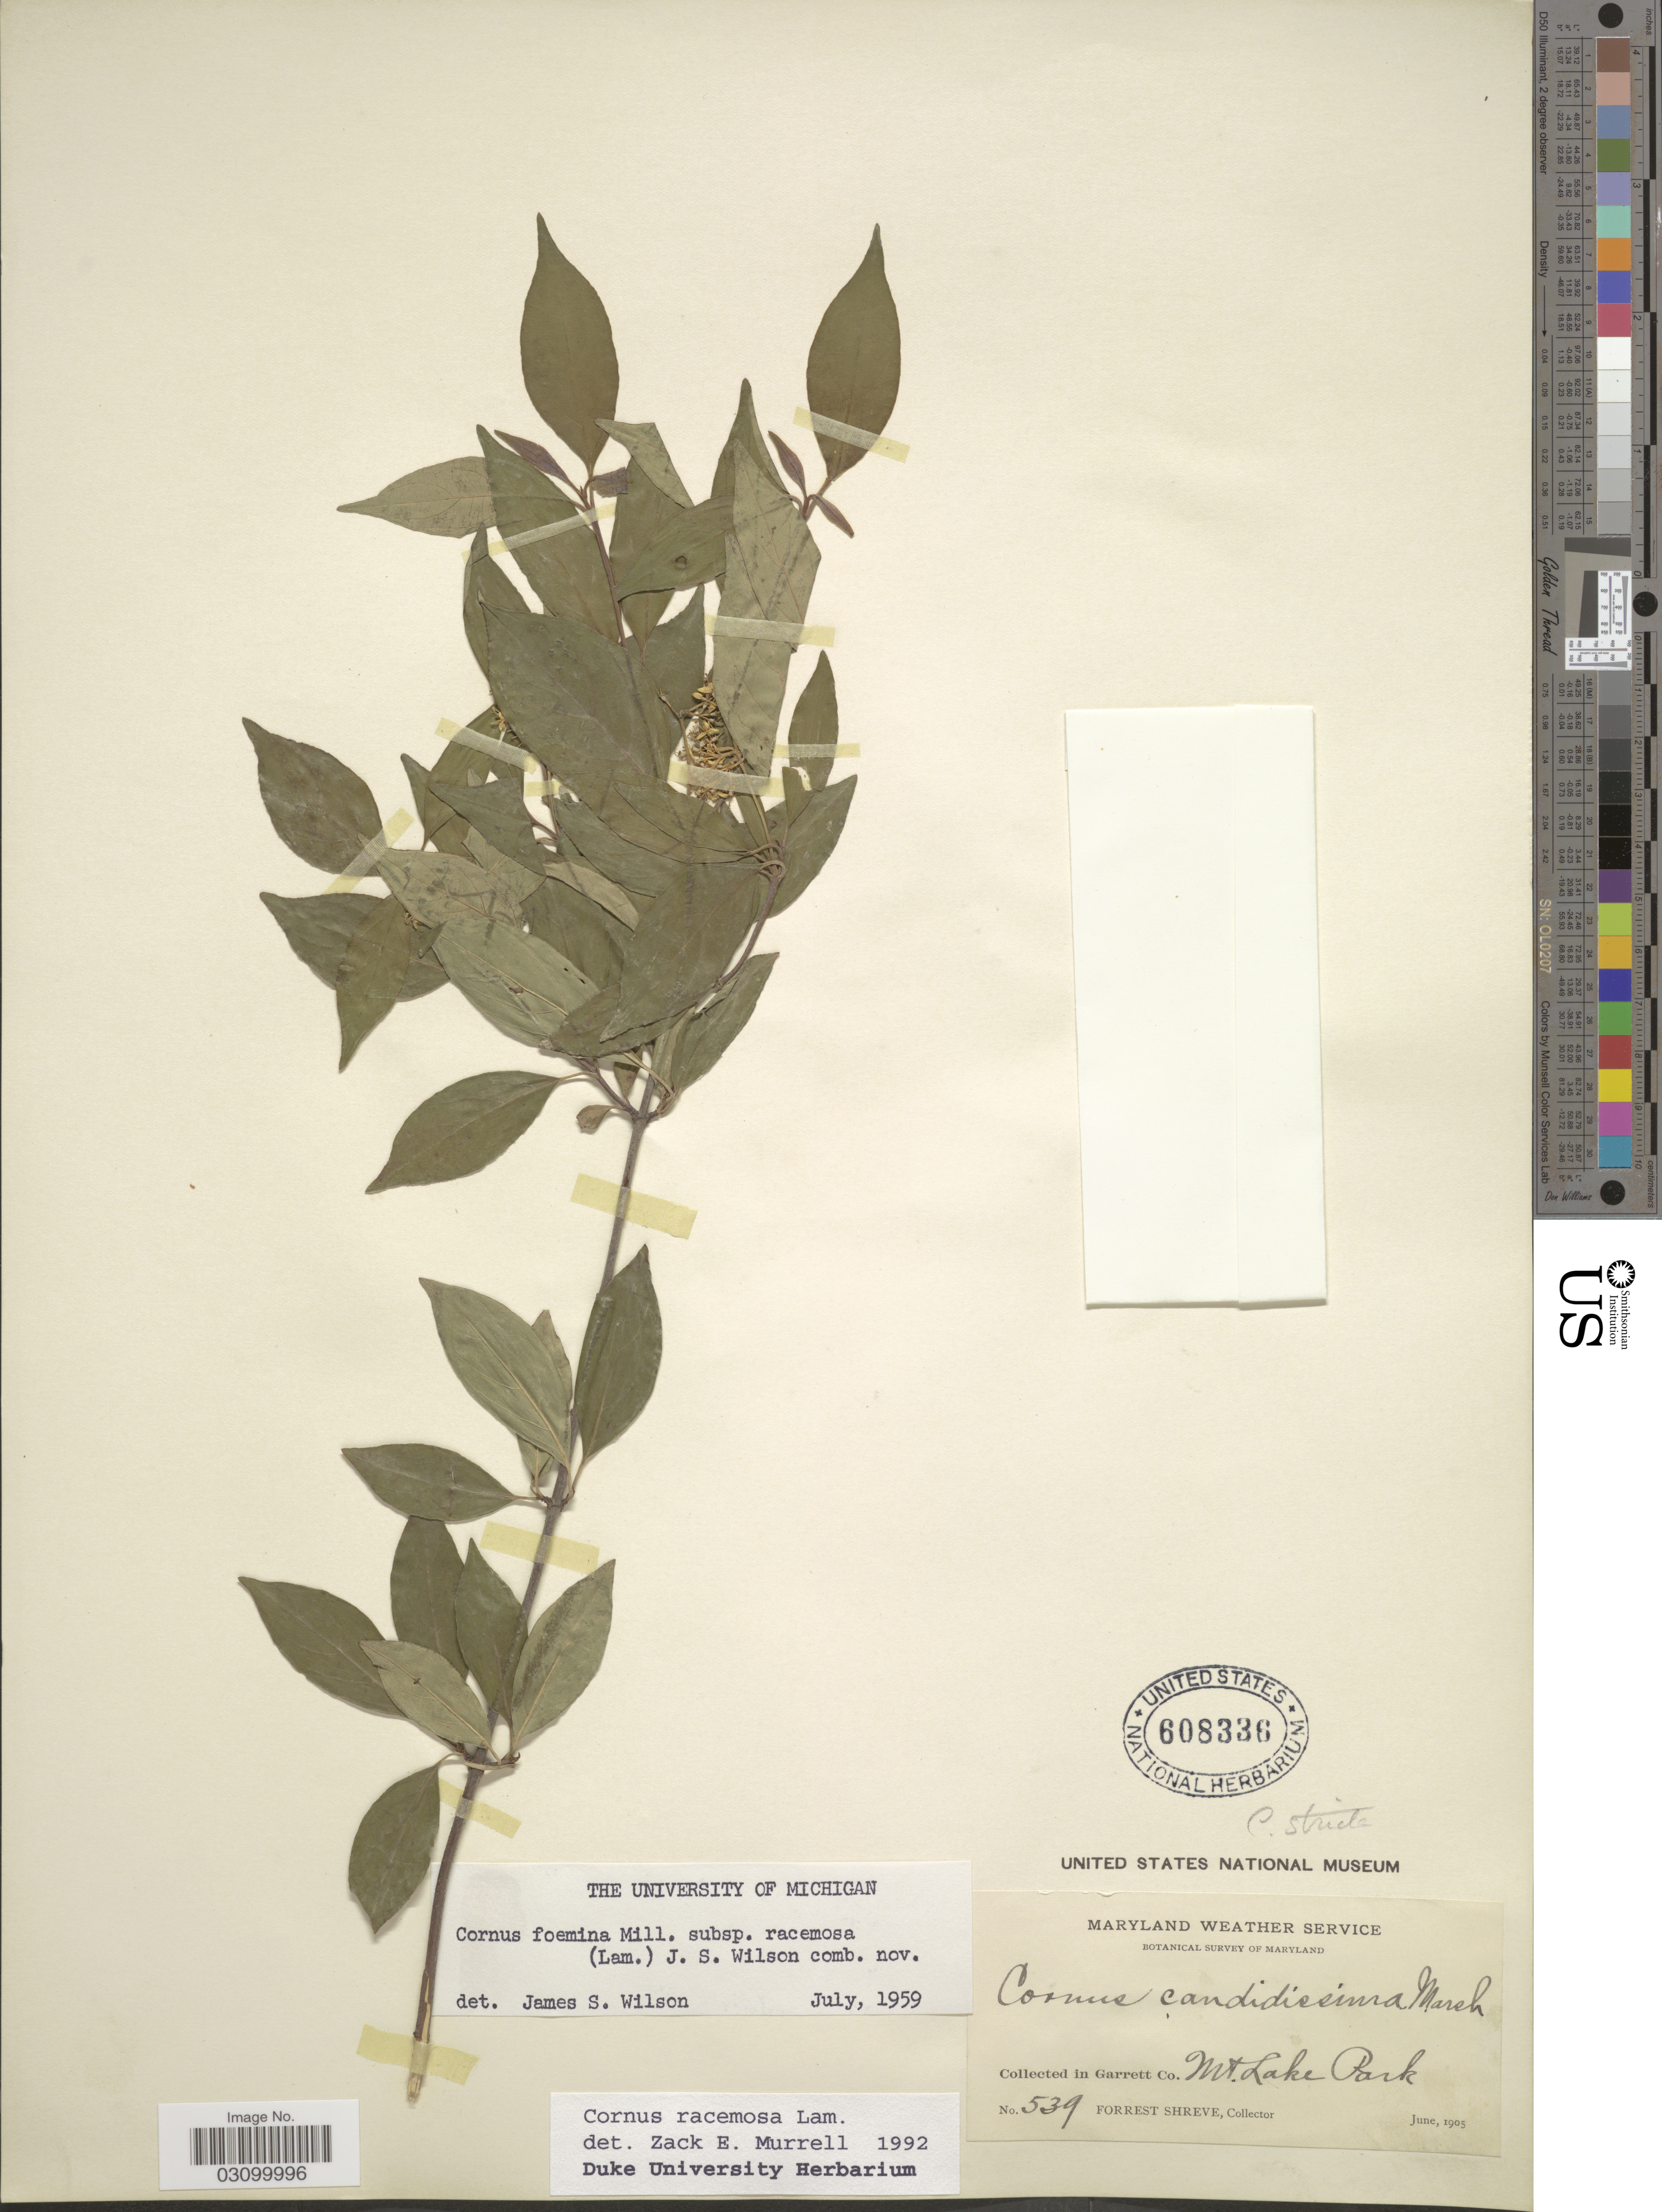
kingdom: Plantae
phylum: Tracheophyta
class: Magnoliopsida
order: Cornales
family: Cornaceae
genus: Cornus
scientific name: Cornus racemosa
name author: Lam.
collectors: F. Shreve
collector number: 539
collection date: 1905-06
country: United States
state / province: Maryland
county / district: Garrett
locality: In Garrett Co. Mt. Lake Park.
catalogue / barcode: US 608336